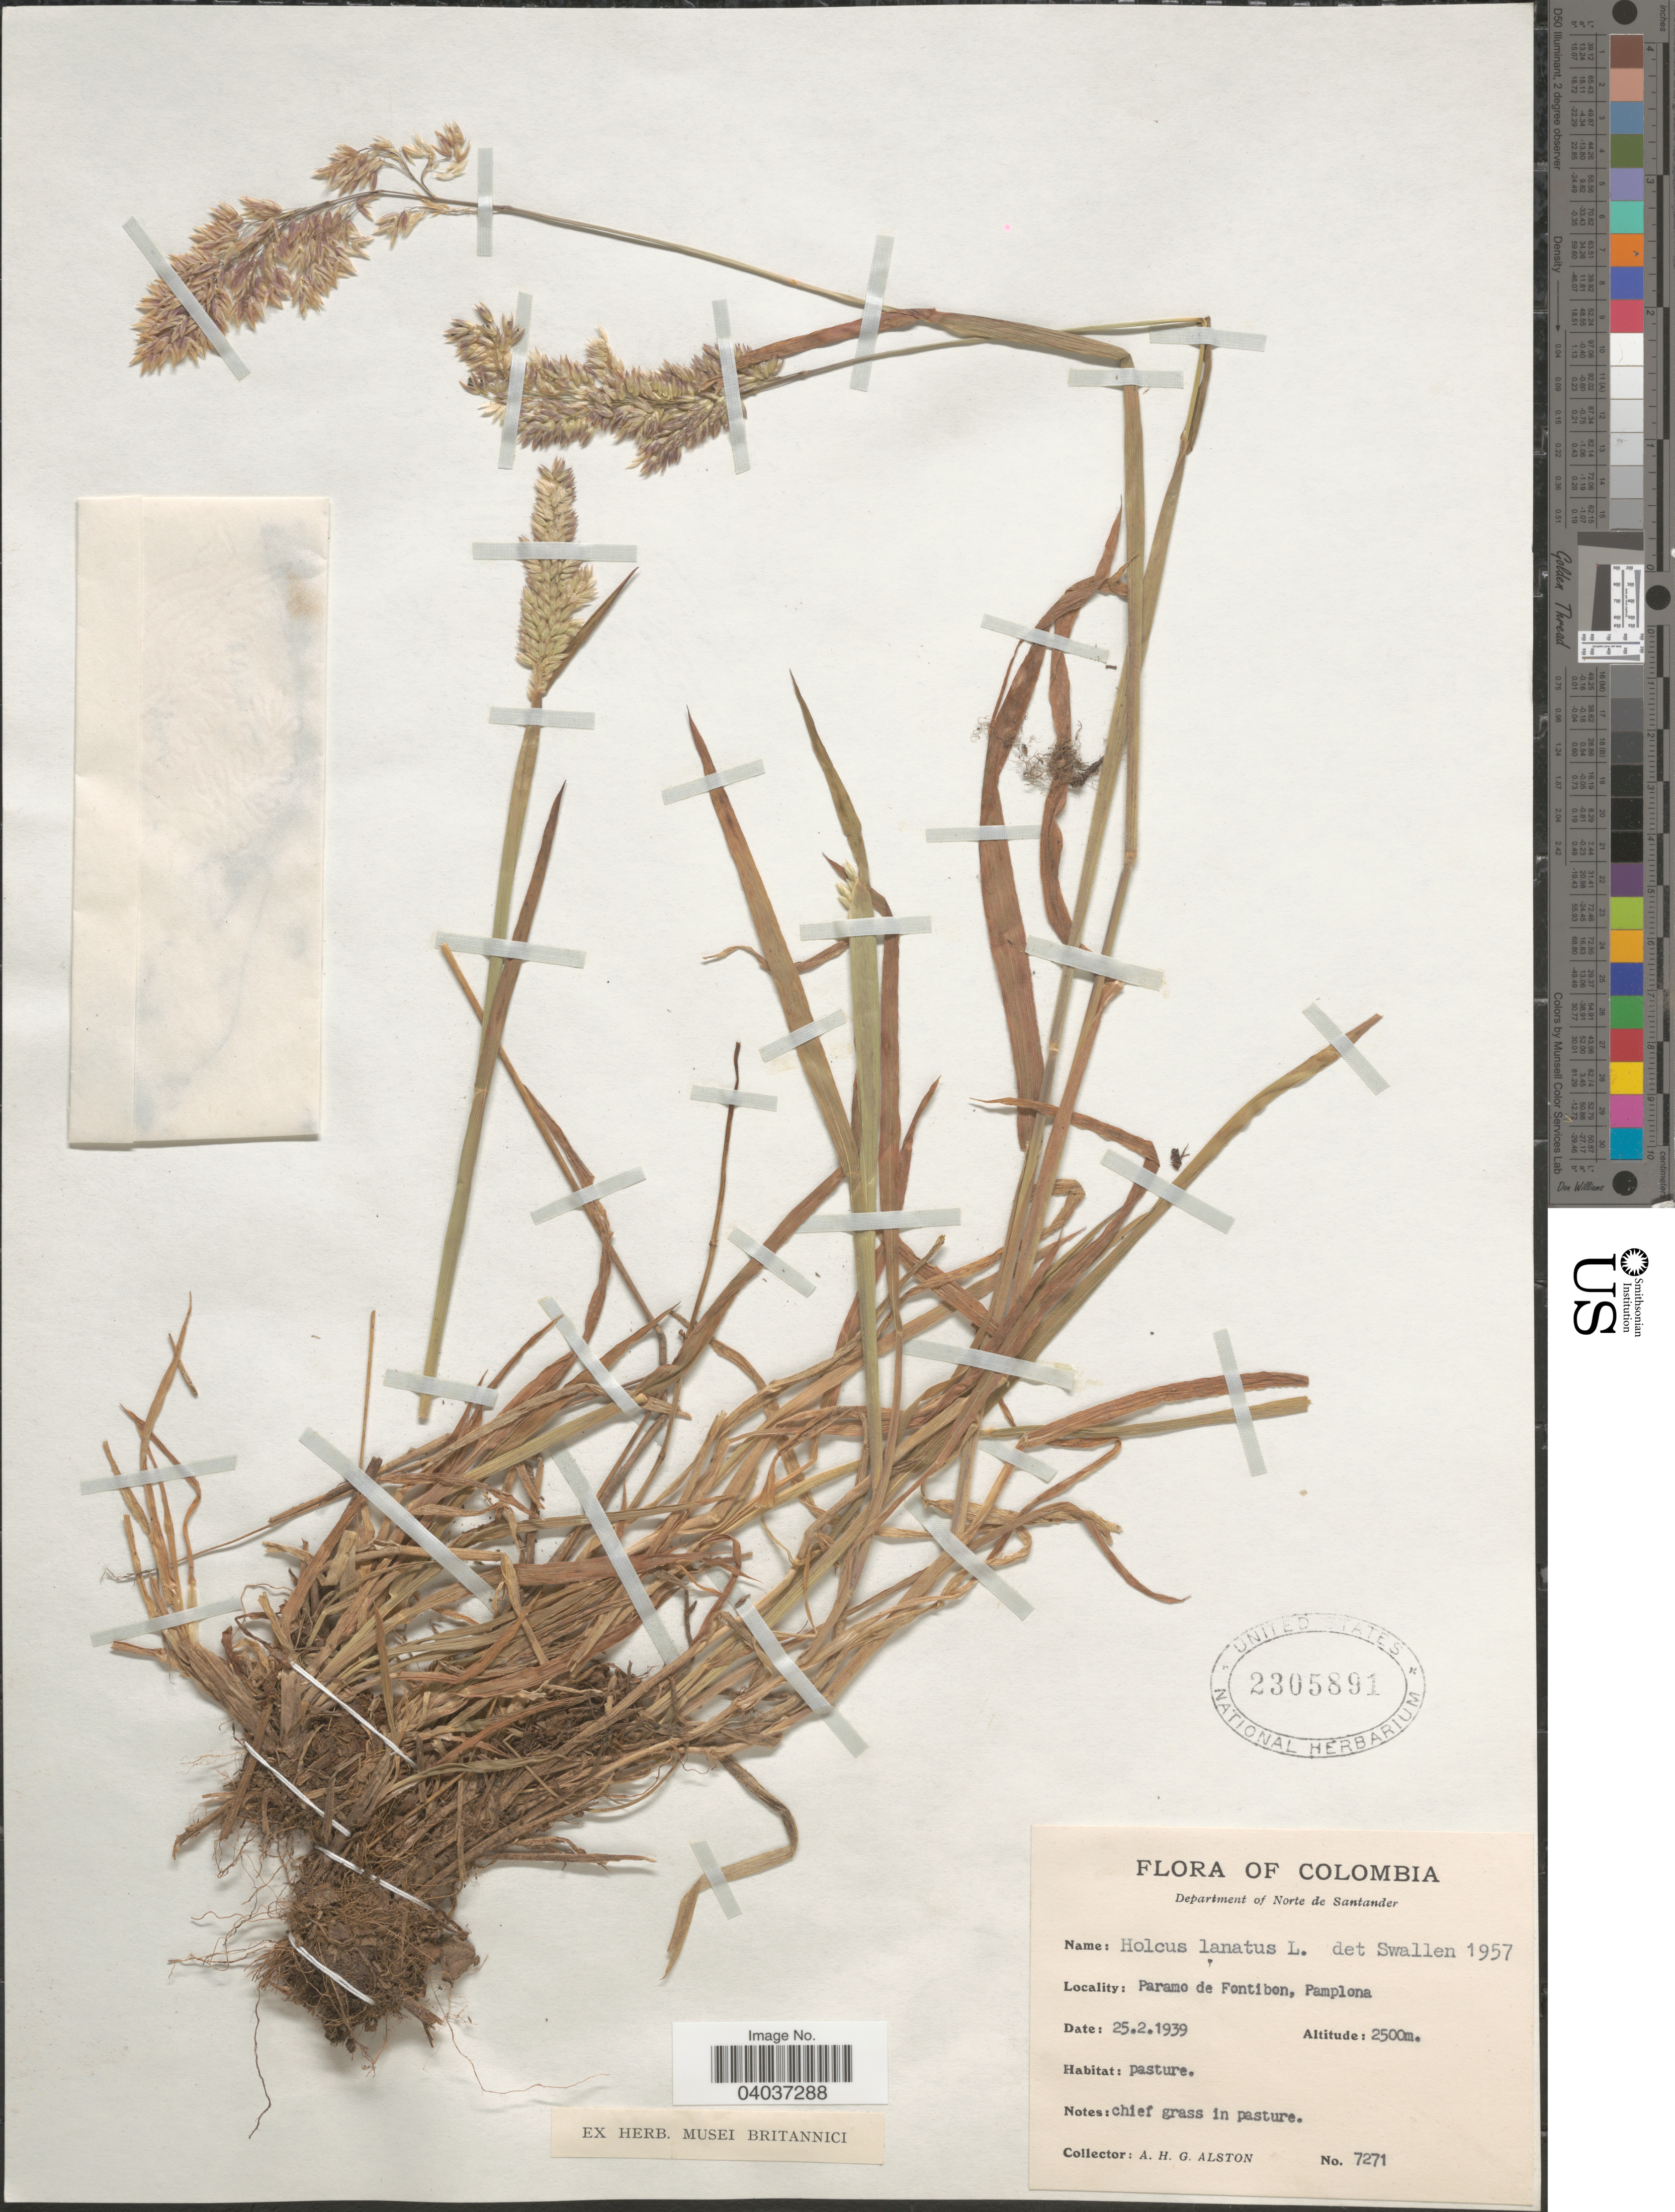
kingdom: Plantae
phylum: Tracheophyta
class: Liliopsida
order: Poales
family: Poaceae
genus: Holcus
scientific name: Holcus lanatus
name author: L.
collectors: A. H. Alston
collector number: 7271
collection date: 1939-02-25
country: Colombia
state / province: Norte de Santander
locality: Department of Norte de Santander. Paramo de Fontibon, Pamplona.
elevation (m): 2500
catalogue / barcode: US 2305891